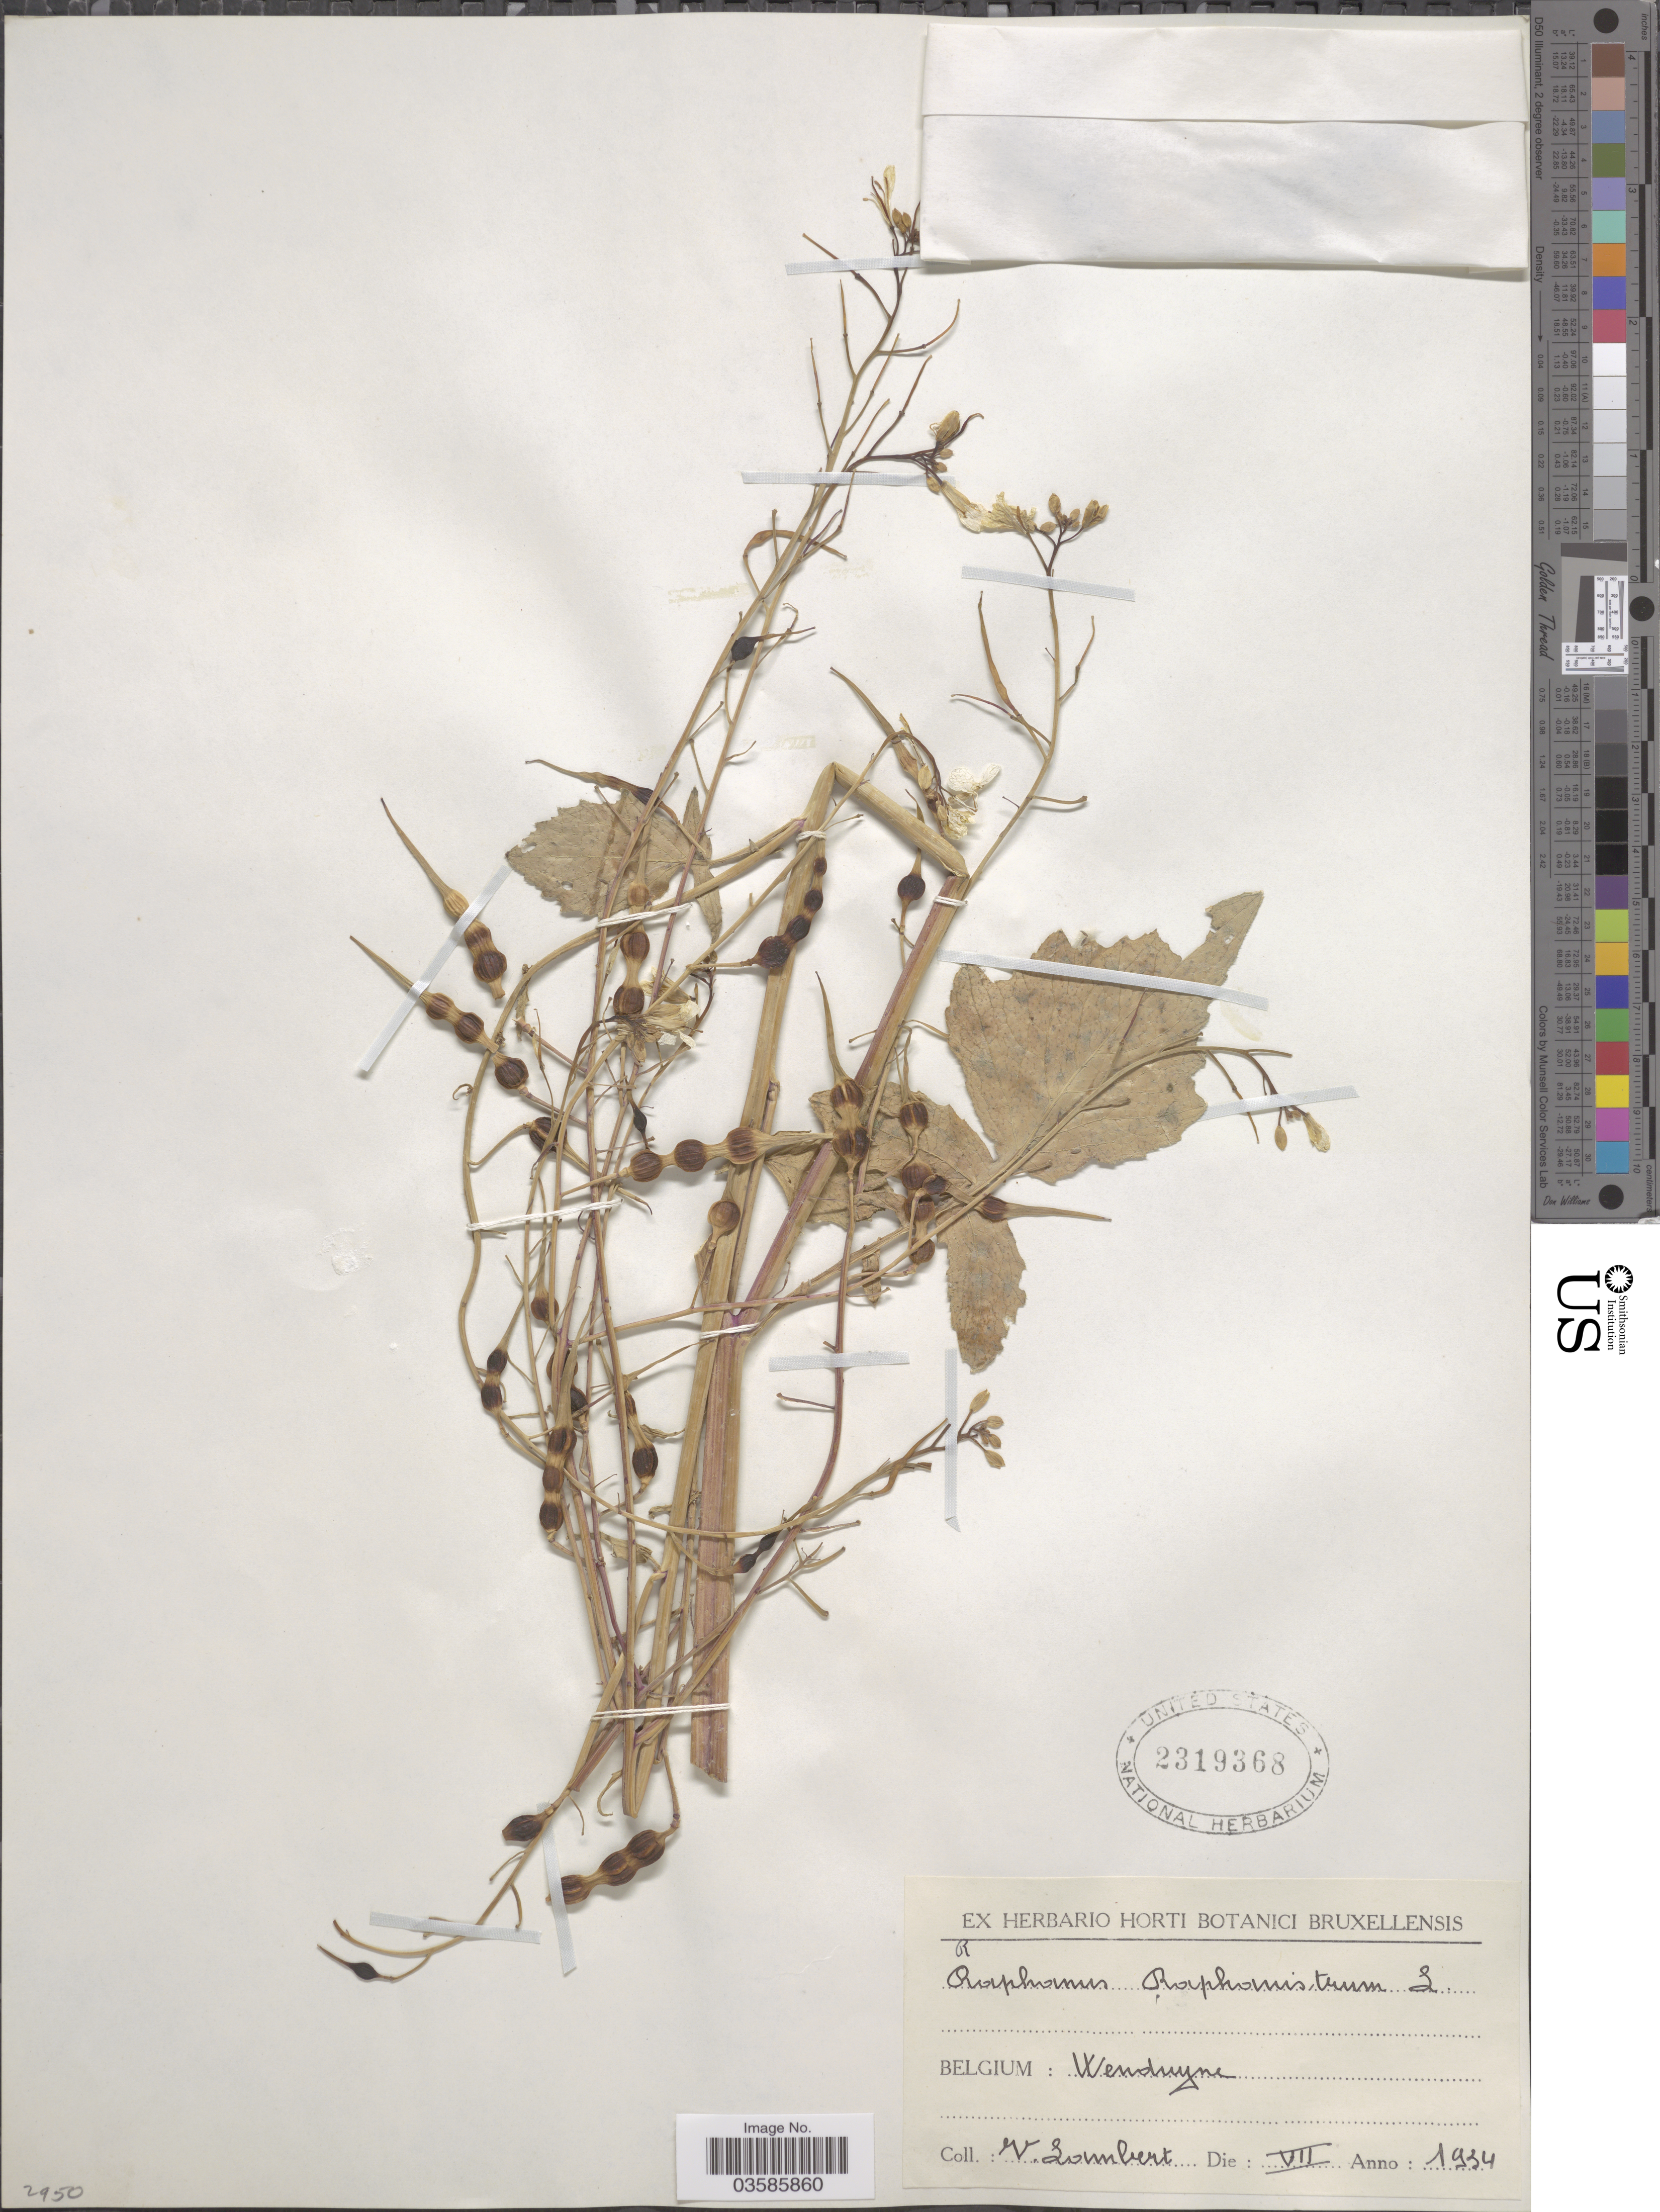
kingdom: Plantae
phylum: Tracheophyta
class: Magnoliopsida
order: Brassicales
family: Brassicaceae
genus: Raphanus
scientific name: Raphanus raphanistrum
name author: L.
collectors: V. Lombert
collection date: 1934-07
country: Belgium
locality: Wenduyne.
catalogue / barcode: US 2319368